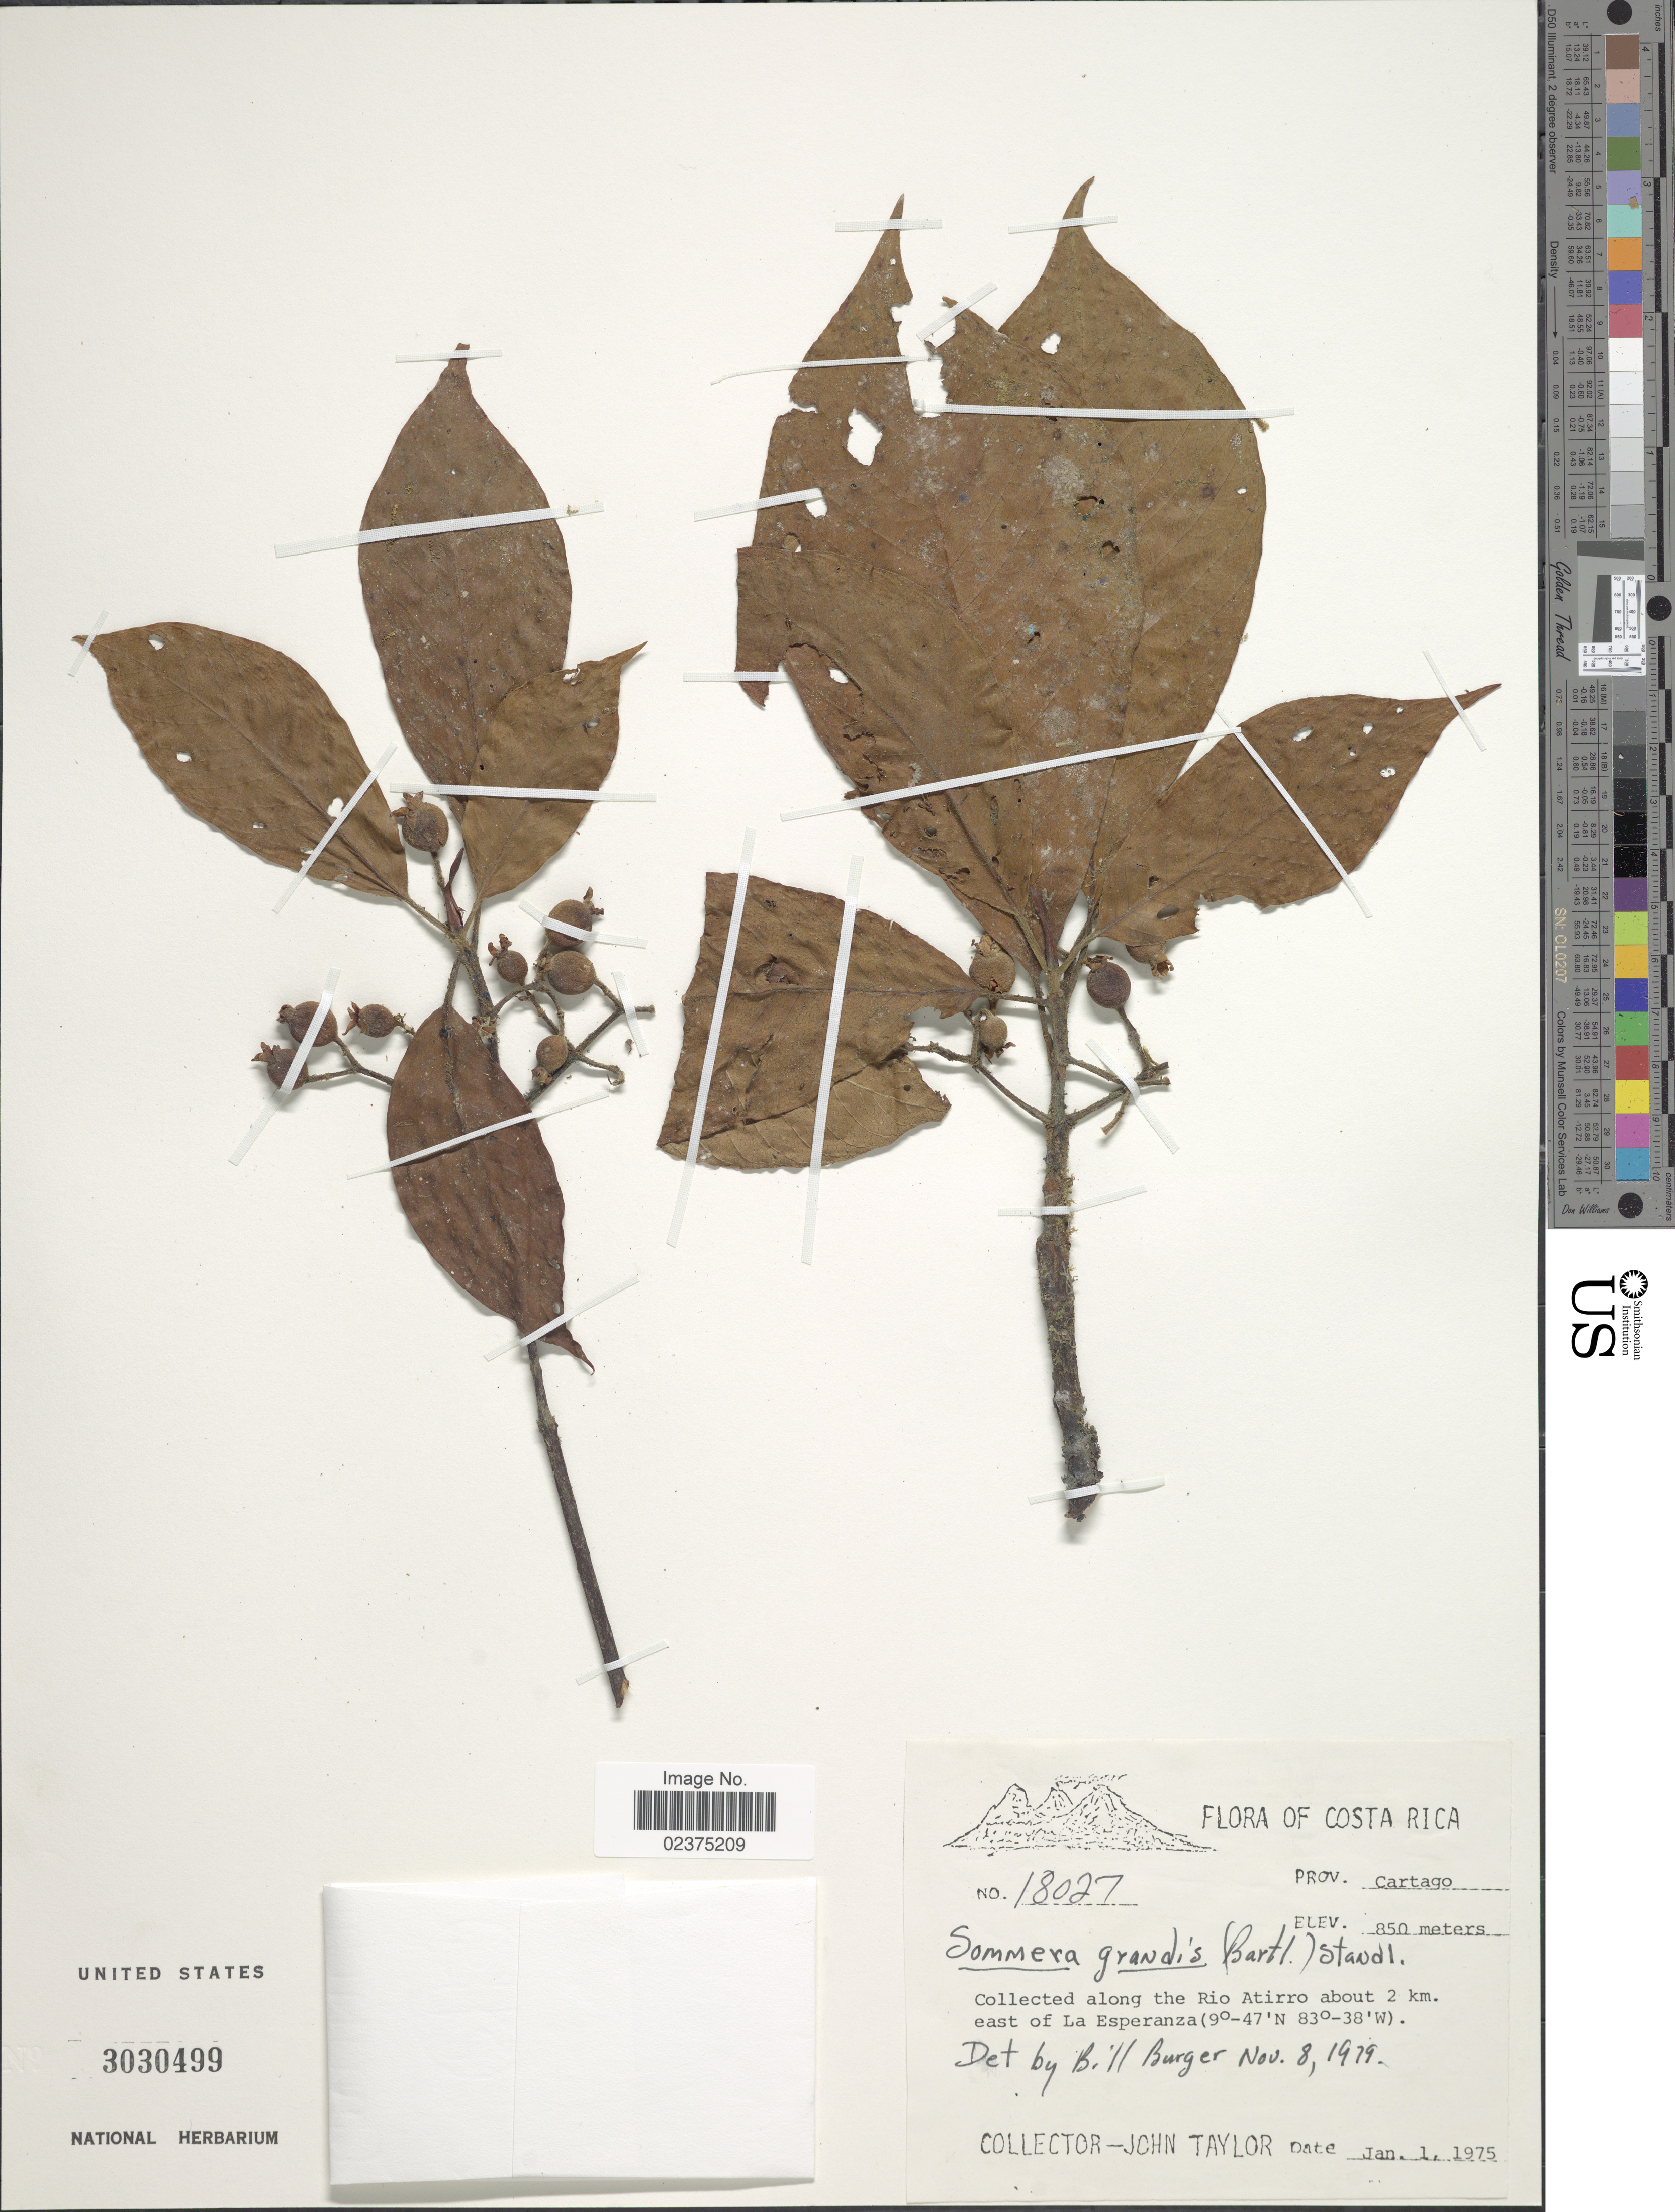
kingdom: Plantae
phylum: Tracheophyta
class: Magnoliopsida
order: Gentianales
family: Rubiaceae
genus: Sommera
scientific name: Sommera grandis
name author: (Bartl. ex DC.) Standl.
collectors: J. Taylor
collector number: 18027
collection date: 1975-01-01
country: Costa Rica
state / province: Cartago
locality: Collected along the Rio Atirro about 2 km east of La Esperanza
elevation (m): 850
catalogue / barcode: US 3030499